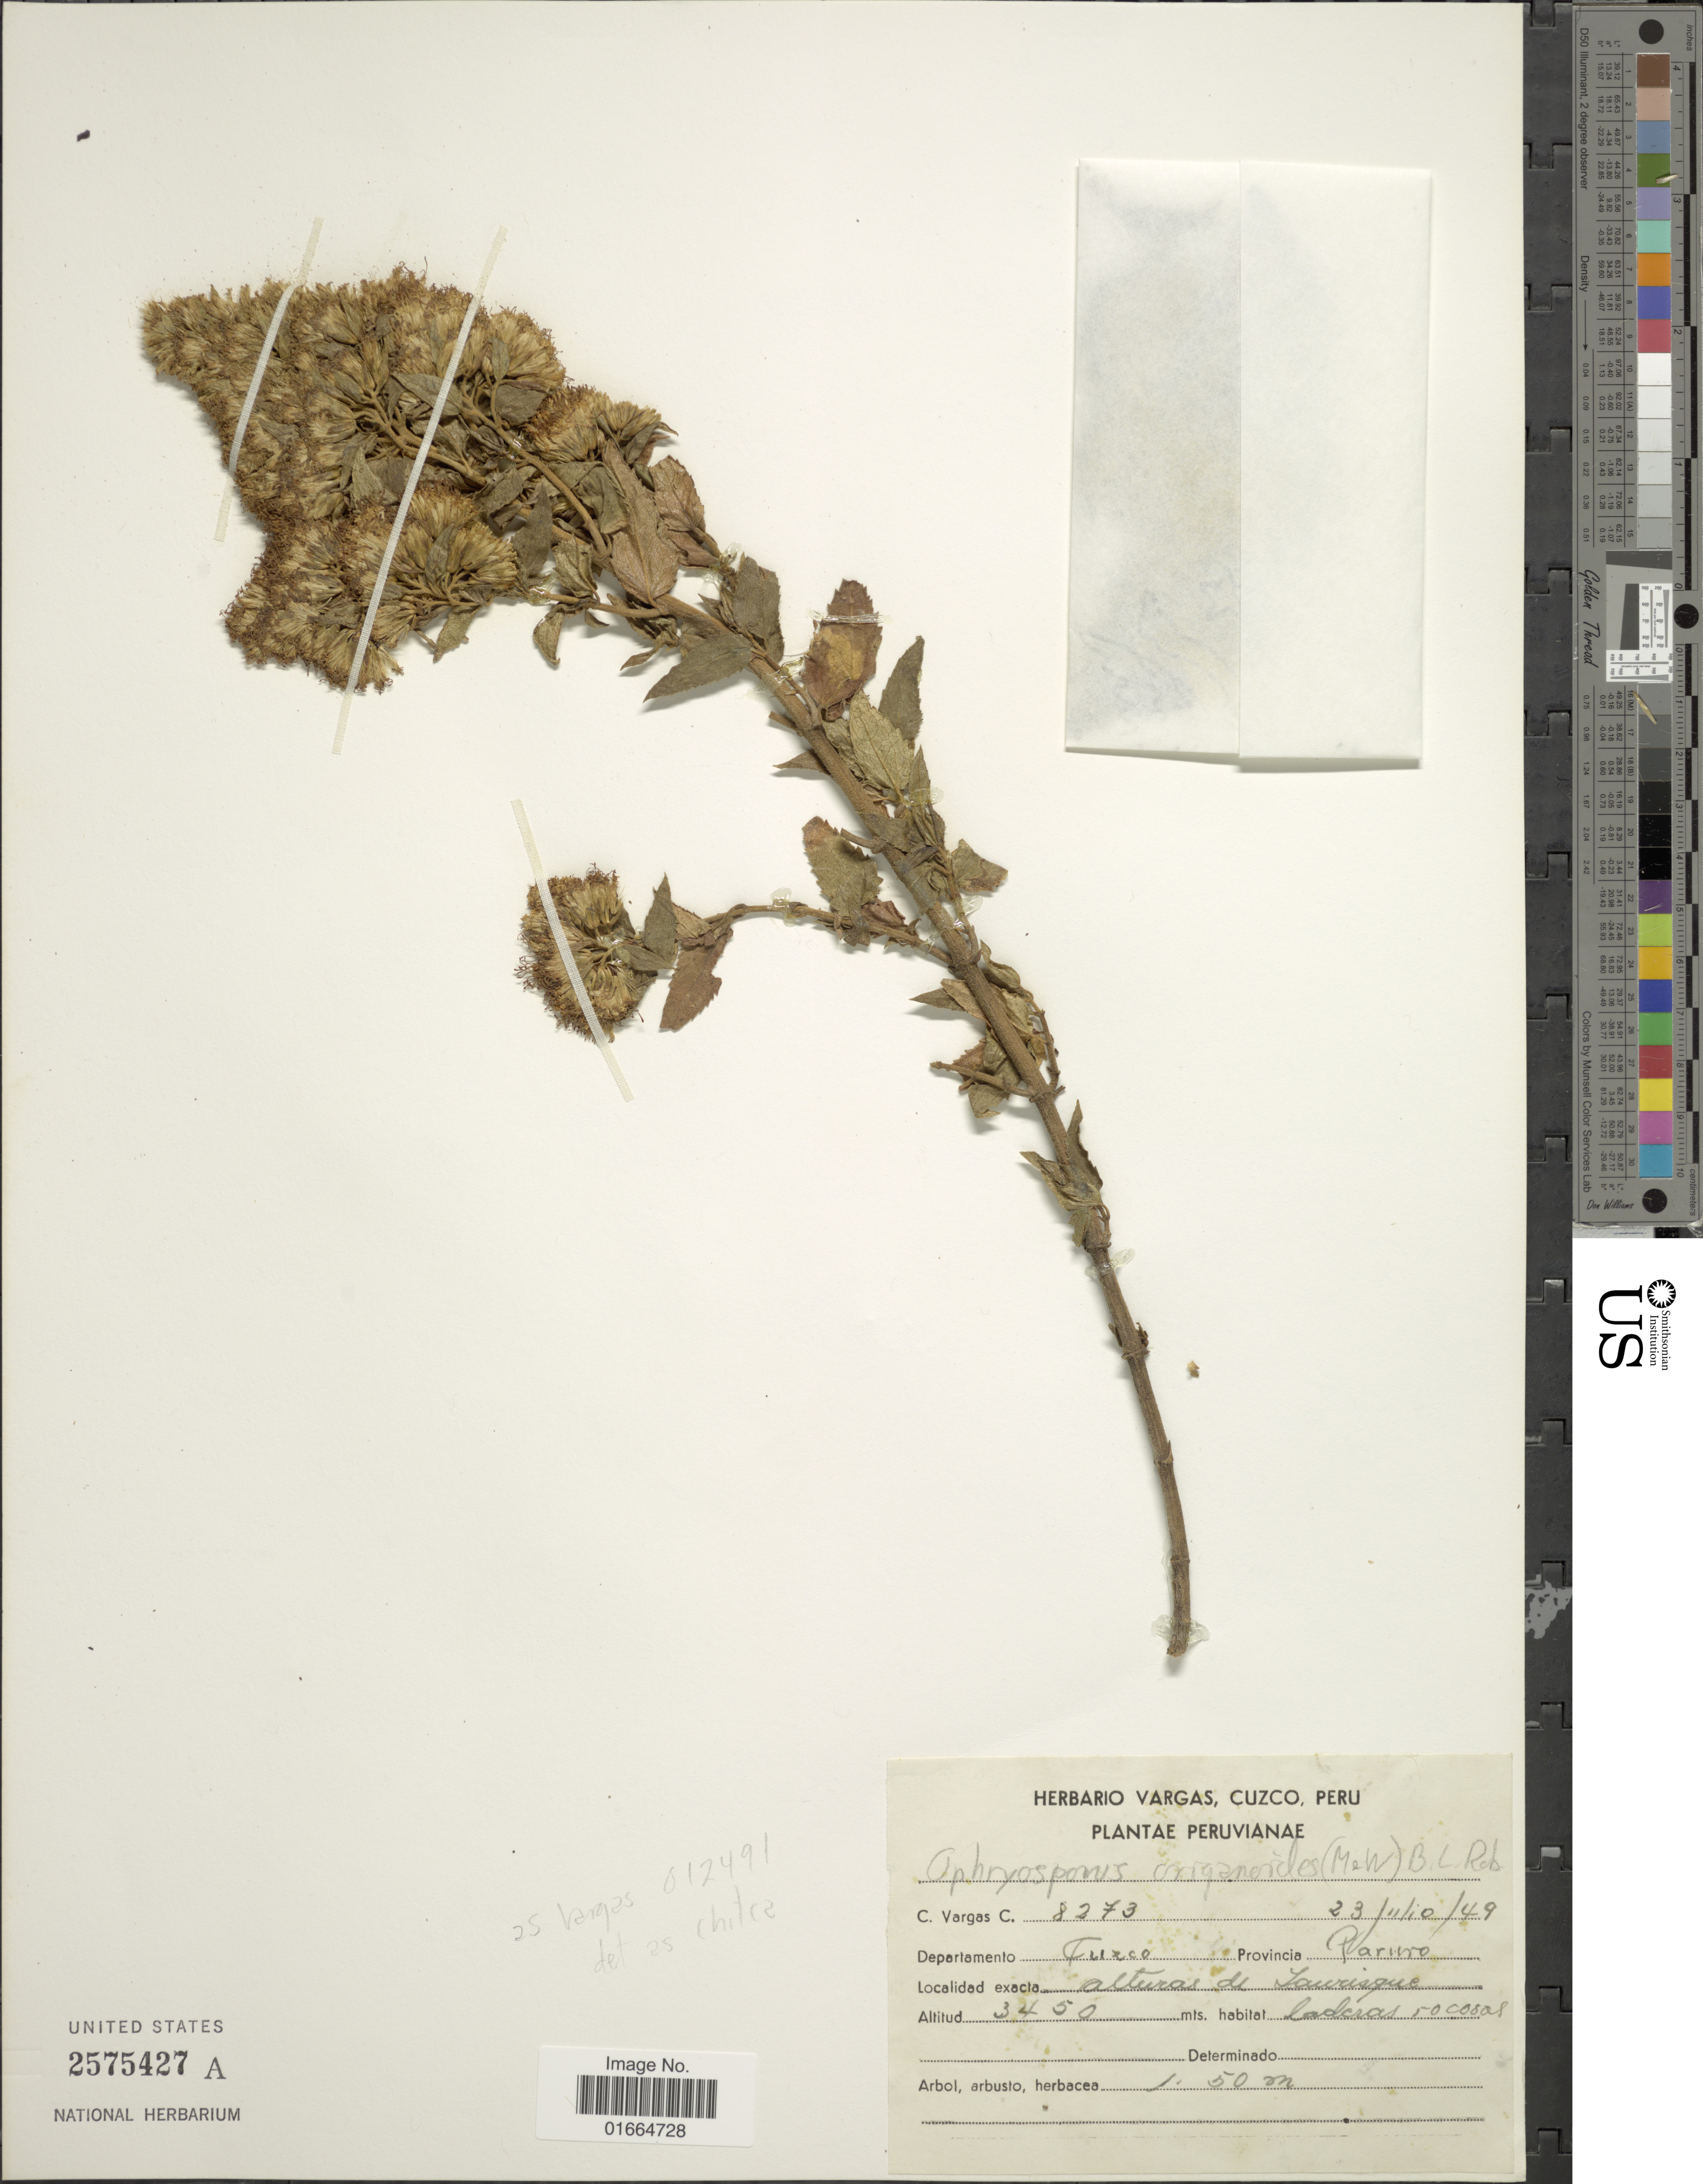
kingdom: Plantae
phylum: Tracheophyta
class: Magnoliopsida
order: Asterales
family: Asteraceae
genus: Ophryosporus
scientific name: Ophryosporus heptanthus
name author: (Sch. Bip. ex Wedd.) R.M. King & H. Rob.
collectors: C. Vargas Calderón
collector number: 8273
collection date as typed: Transcribed d/m/y: 23/7/49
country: Peru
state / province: Cusco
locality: Departamento Cusco, Provincia Paruro, alturas de Taurisque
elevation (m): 3450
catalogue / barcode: US 2575427A